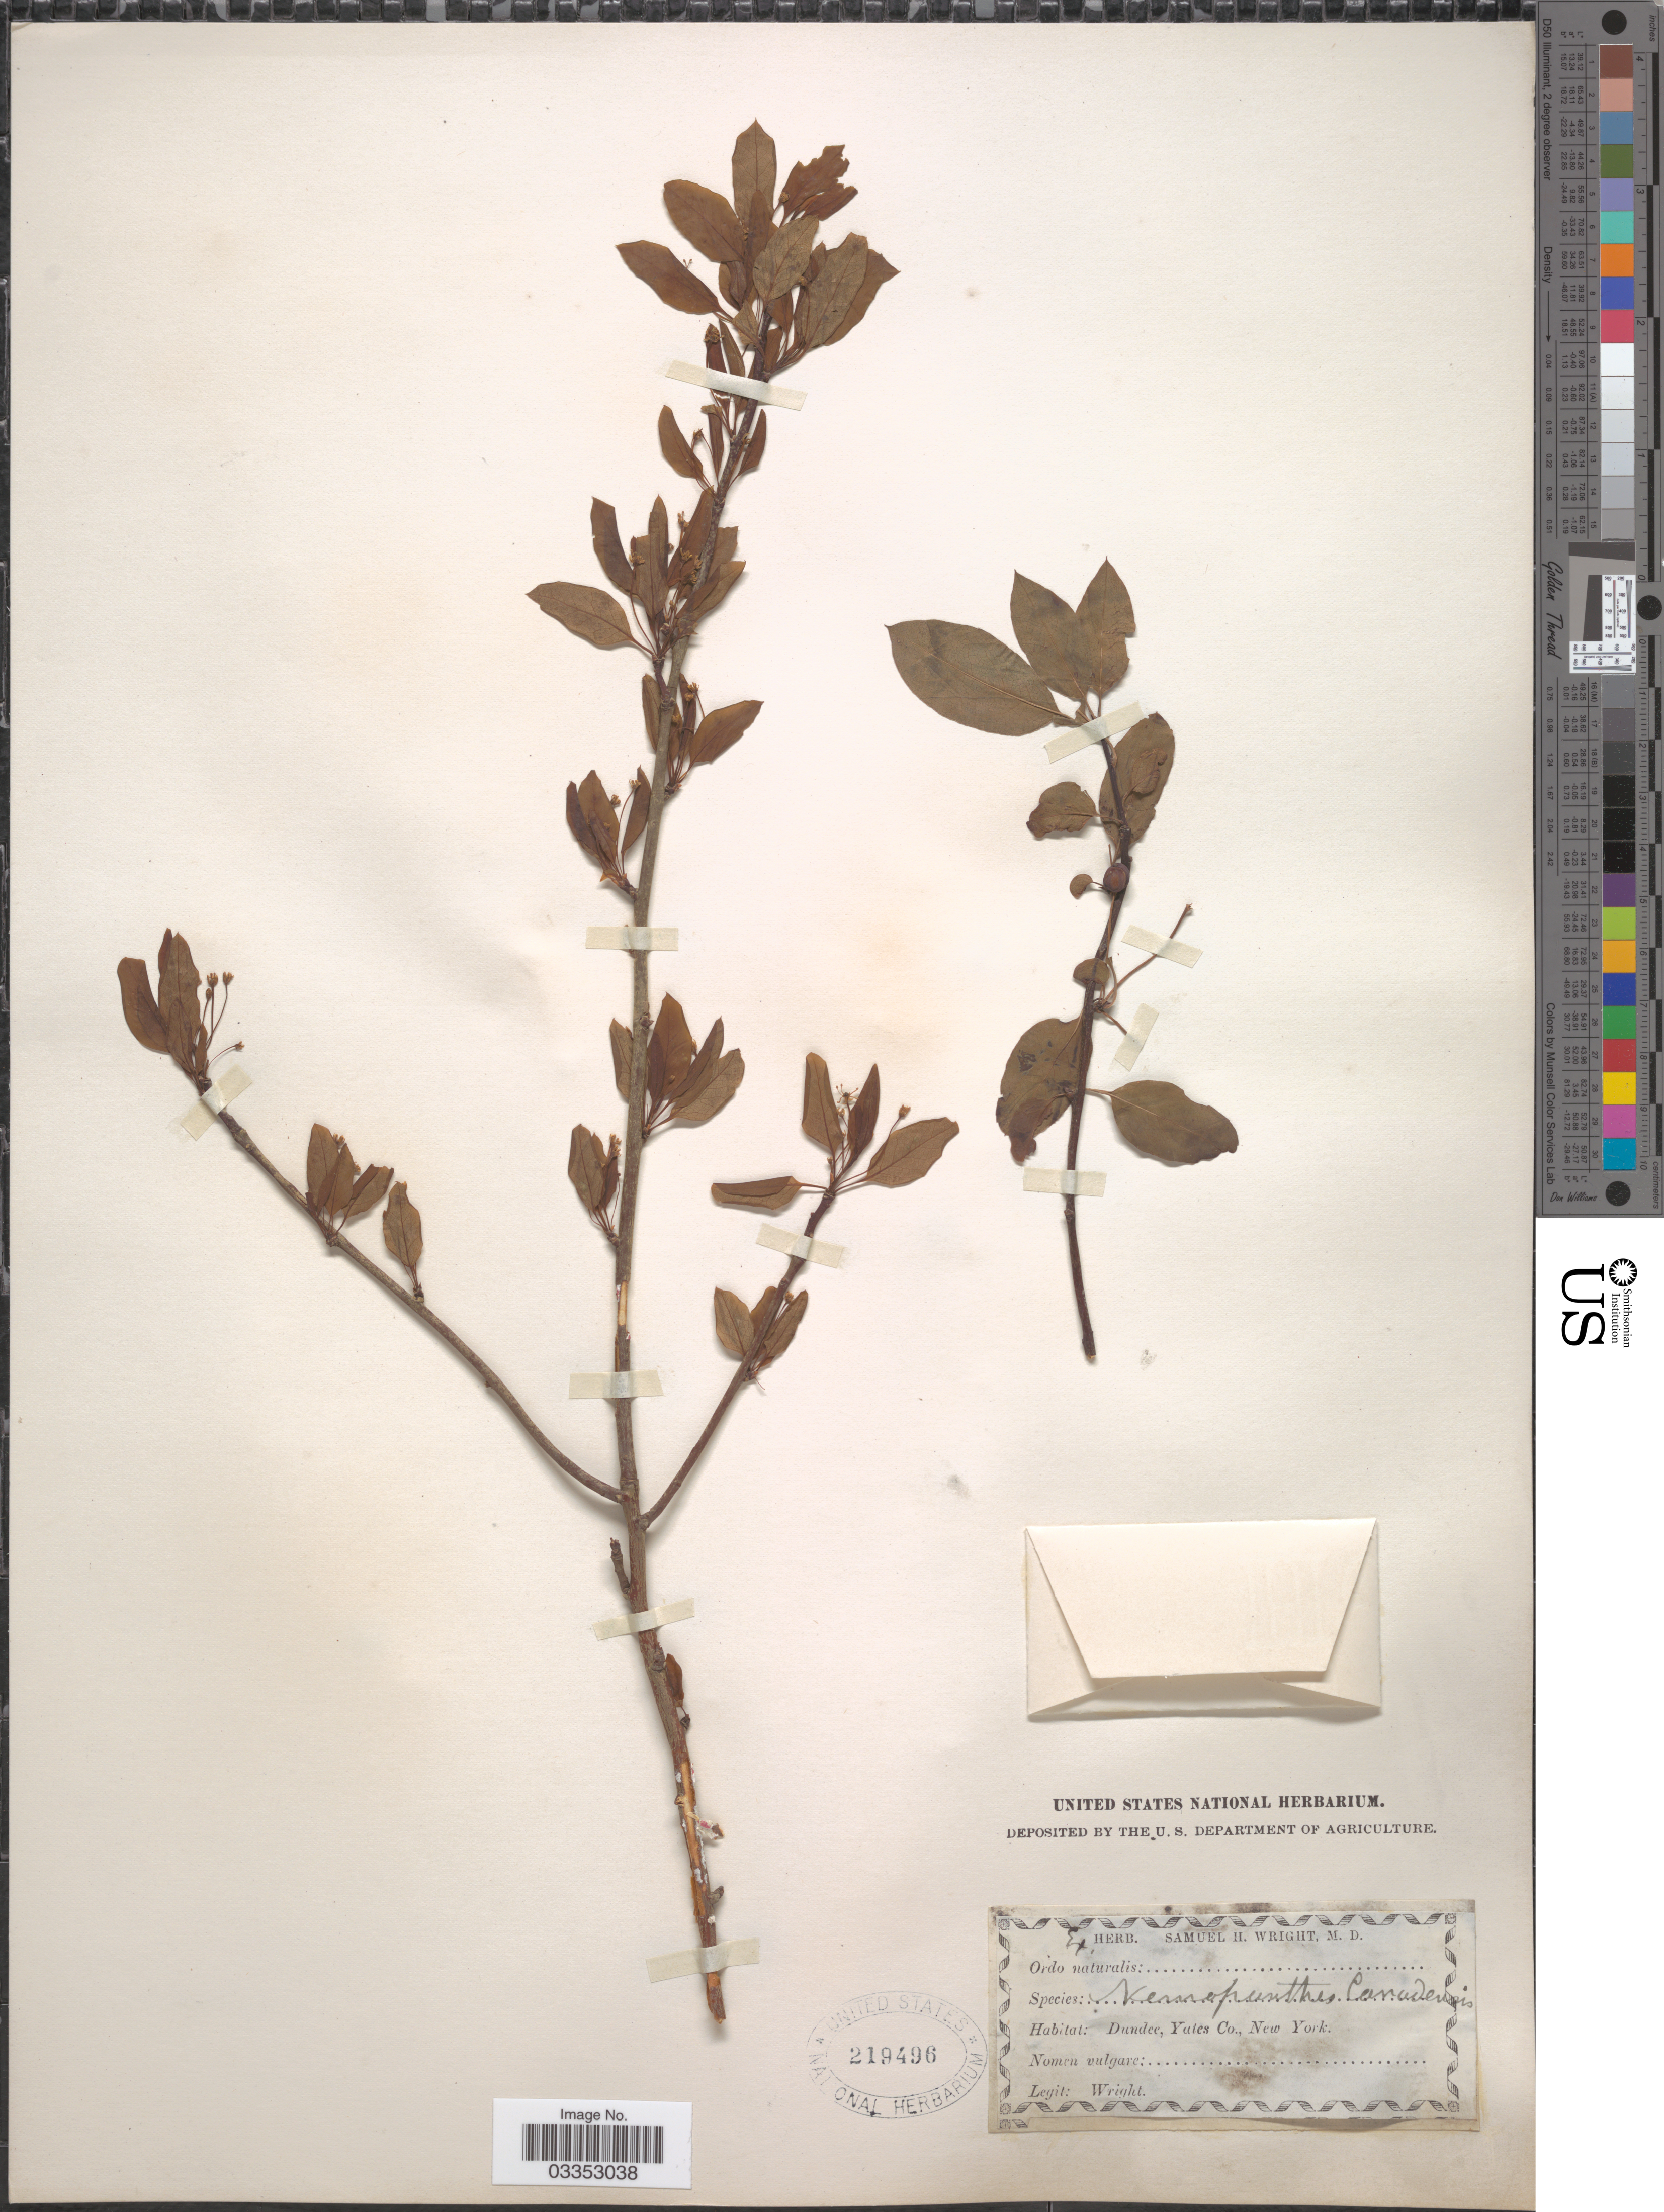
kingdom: Plantae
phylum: Tracheophyta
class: Magnoliopsida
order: Aquifoliales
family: Aquifoliaceae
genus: Nemopanthus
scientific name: Nemopanthus mucronatus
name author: (L.) Trel.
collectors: S. H. Wright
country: United States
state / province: New York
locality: Dundee, Yates Co.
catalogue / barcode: US 219496